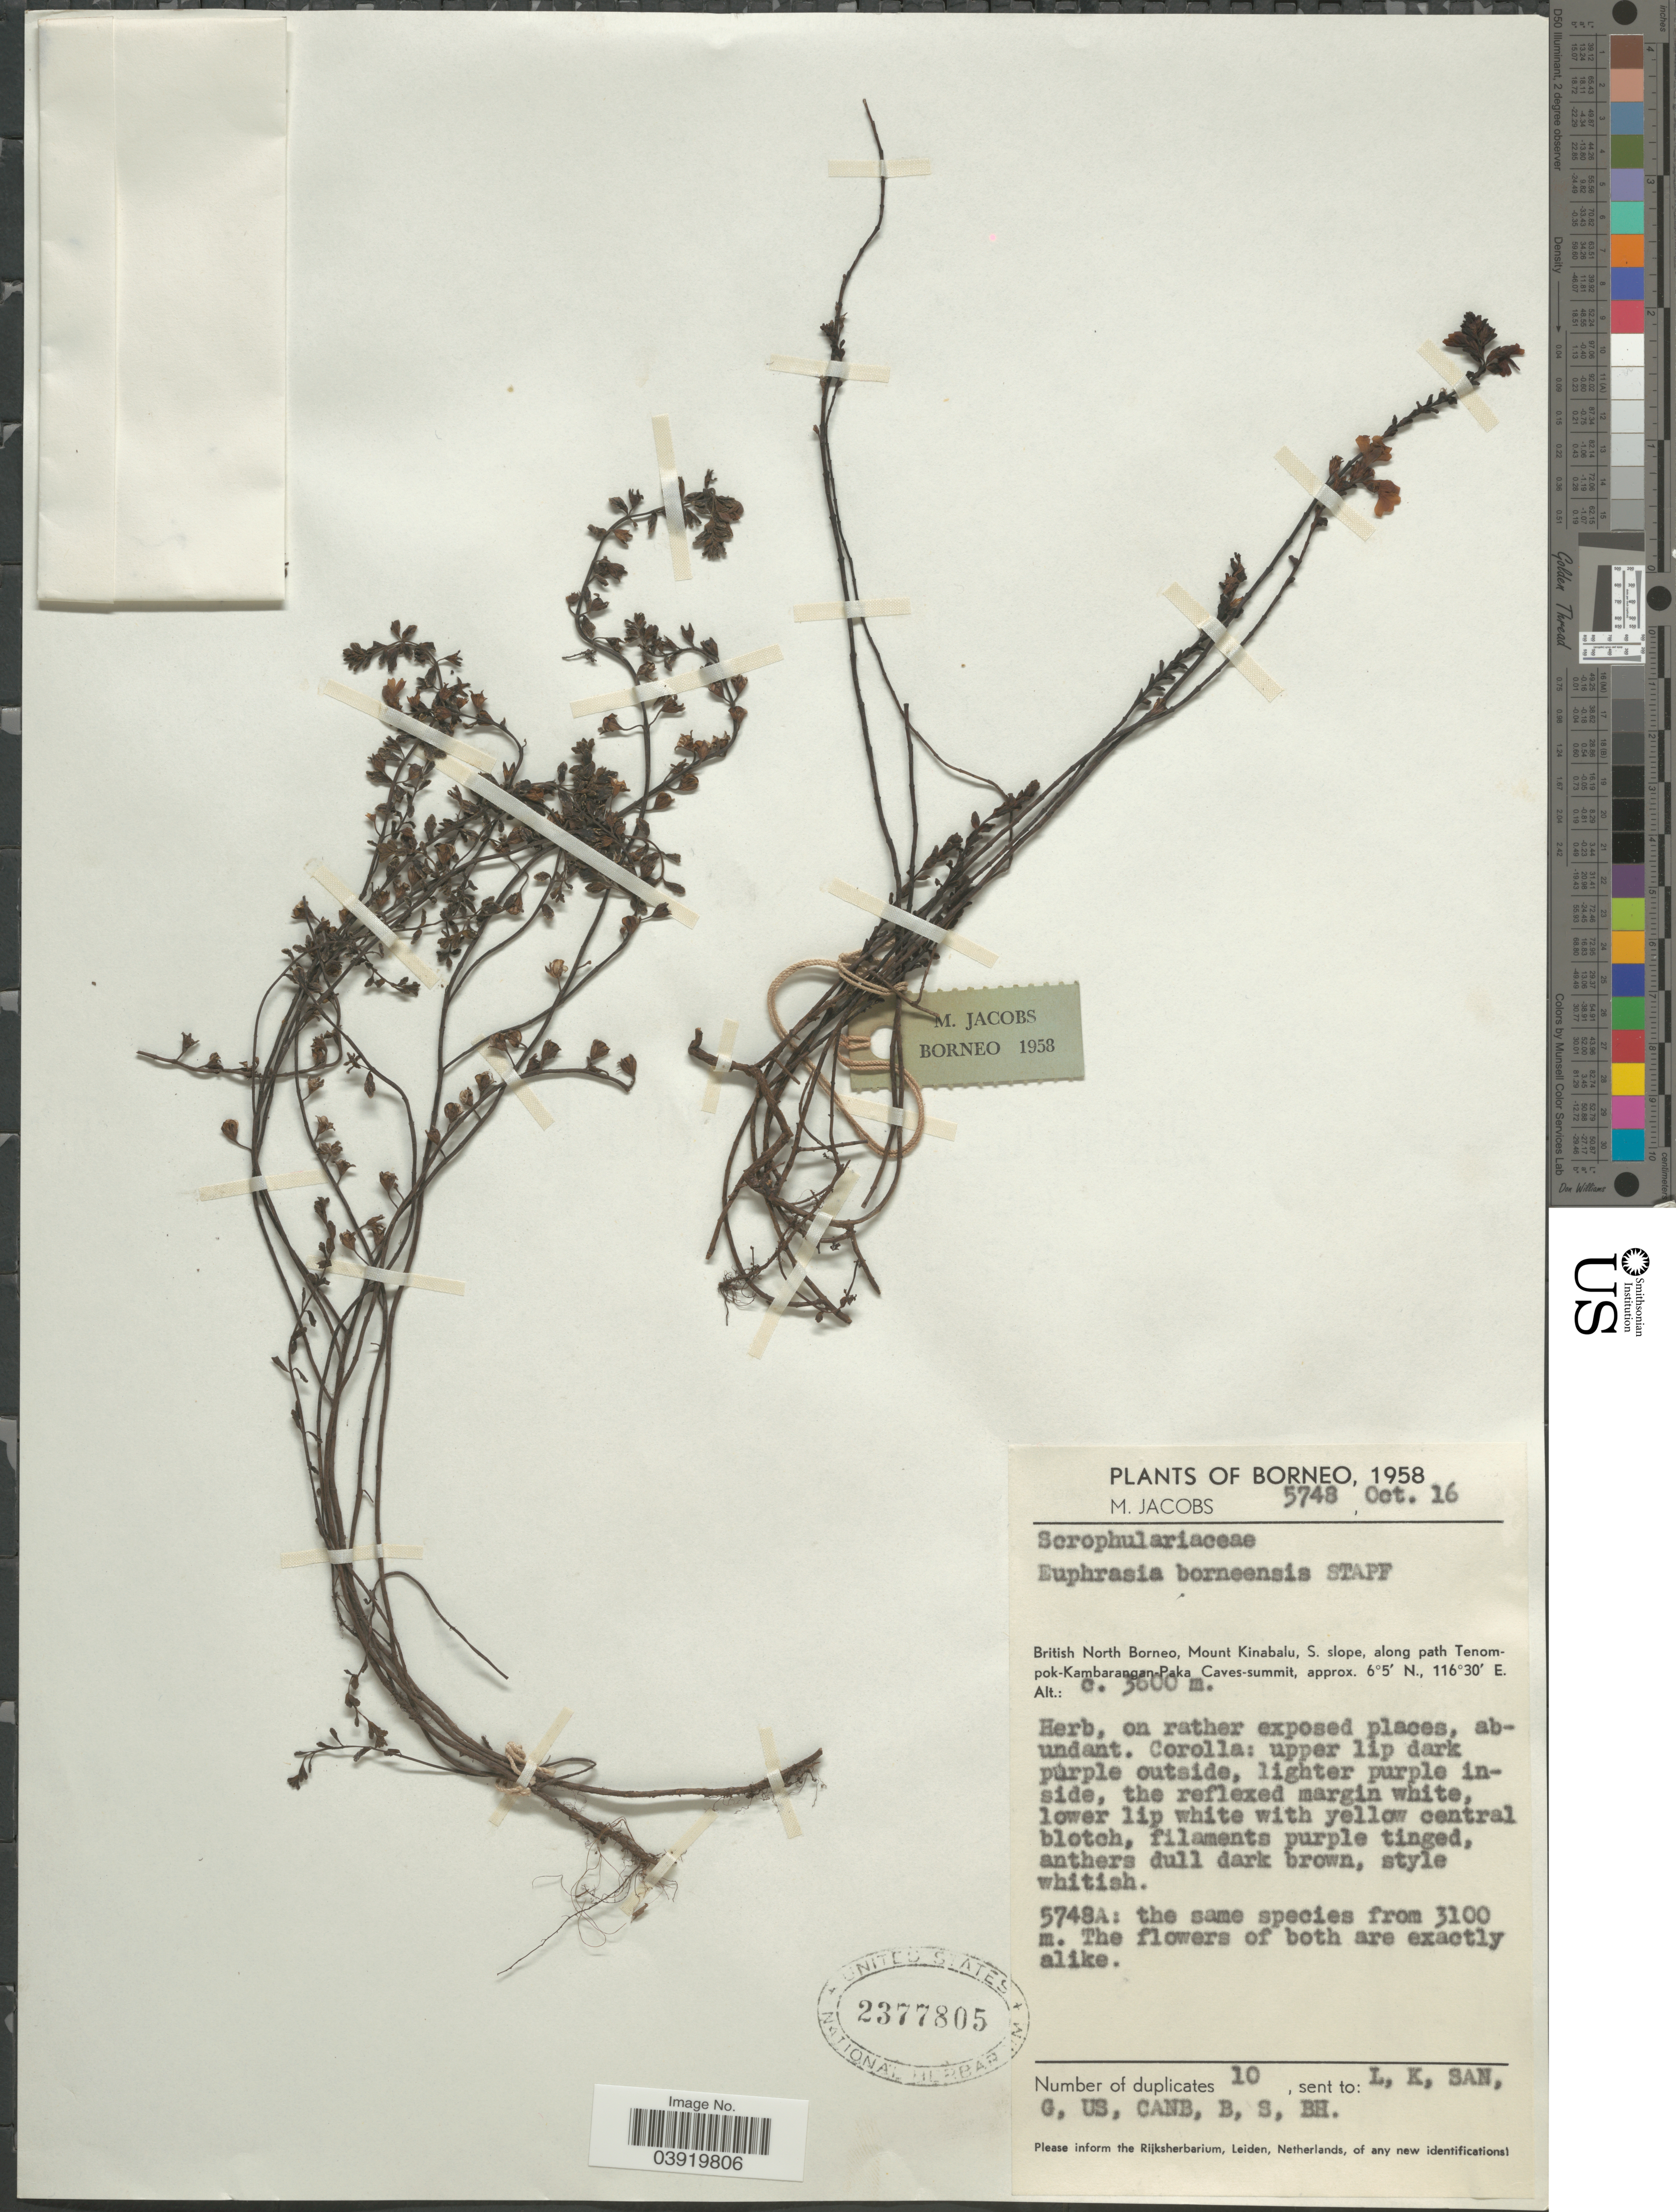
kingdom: Plantae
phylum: Tracheophyta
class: Magnoliopsida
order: Lamiales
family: Orobanchaceae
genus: Euphrasia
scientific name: Euphrasia borneensis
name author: Stapf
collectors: M. Jacobs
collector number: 5748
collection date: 1958-10-16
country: Malaysia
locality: Borneo. British North Borneo, Mount Kinabalu, S. slope, along path Tenompok- Kambarangan- Paka Cave- summit.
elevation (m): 3600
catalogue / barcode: US 2377805